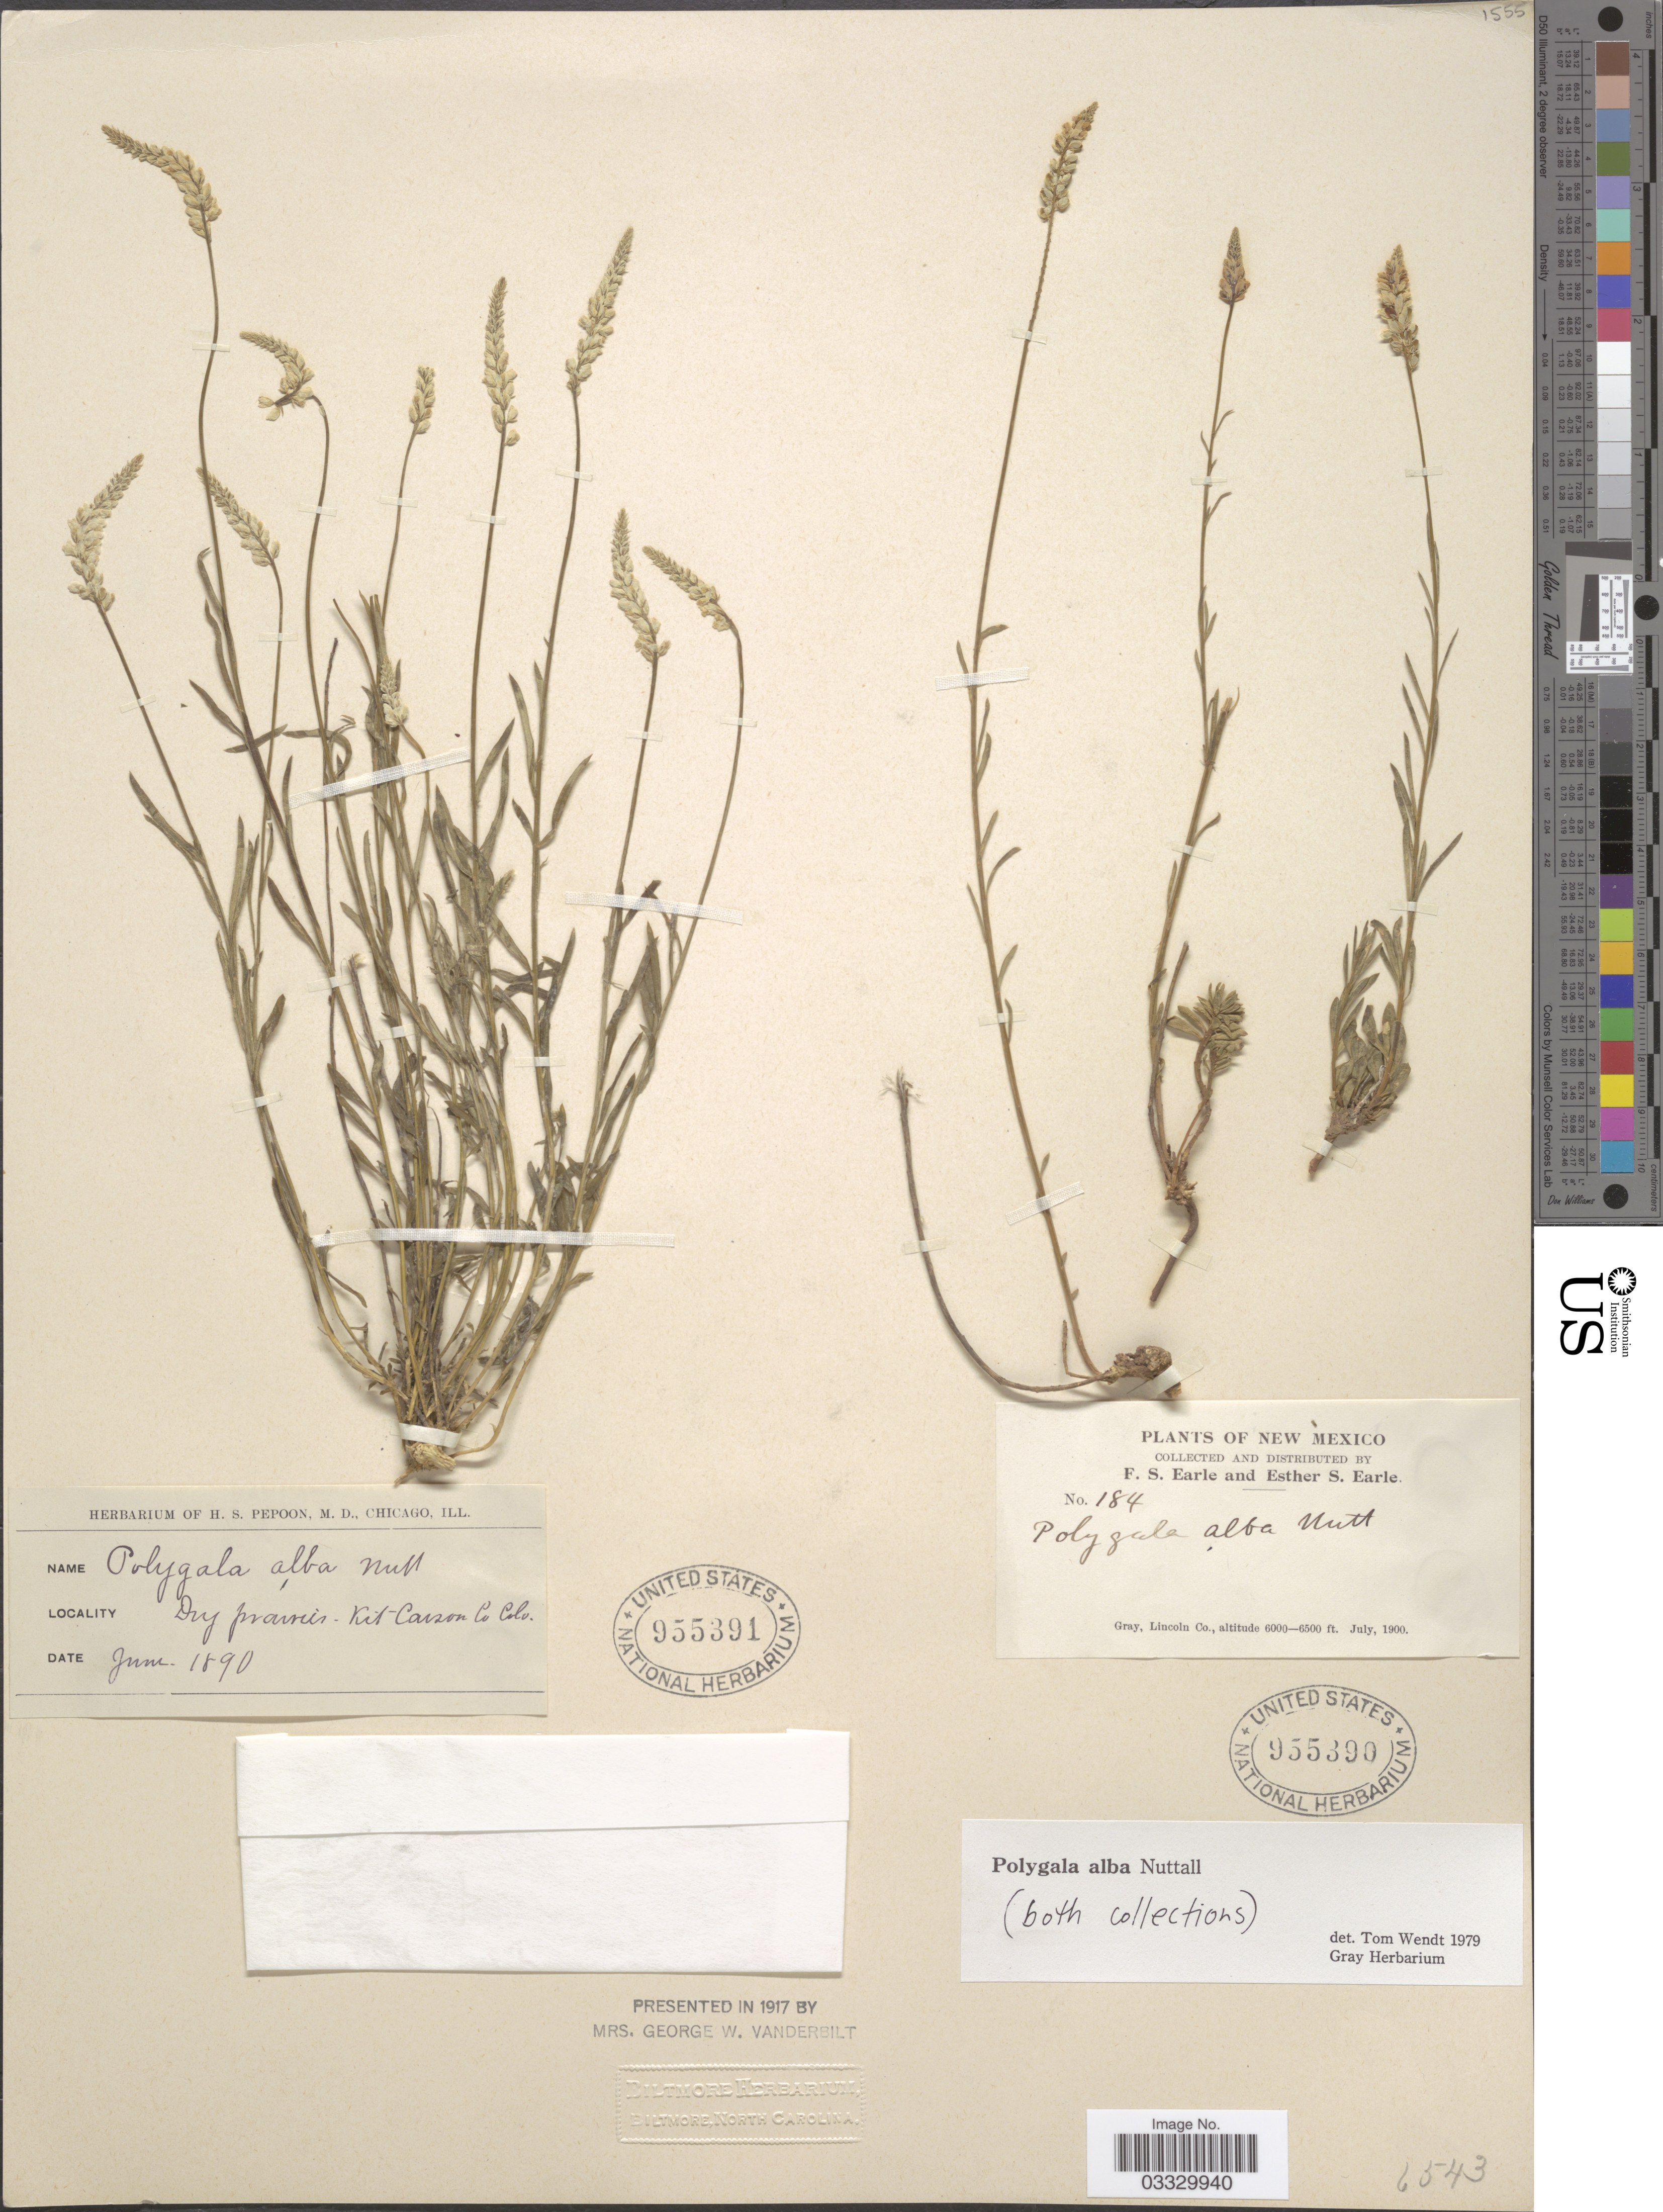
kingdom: Plantae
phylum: Tracheophyta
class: Magnoliopsida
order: Fabales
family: Polygalaceae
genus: Polygala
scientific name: Polygala alba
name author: Nutt.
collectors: F. S. Earle & E. S. Earle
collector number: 184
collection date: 1900-07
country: United States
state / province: New Mexico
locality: Gray, Lincoln Co.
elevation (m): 1829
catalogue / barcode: US 955390-2